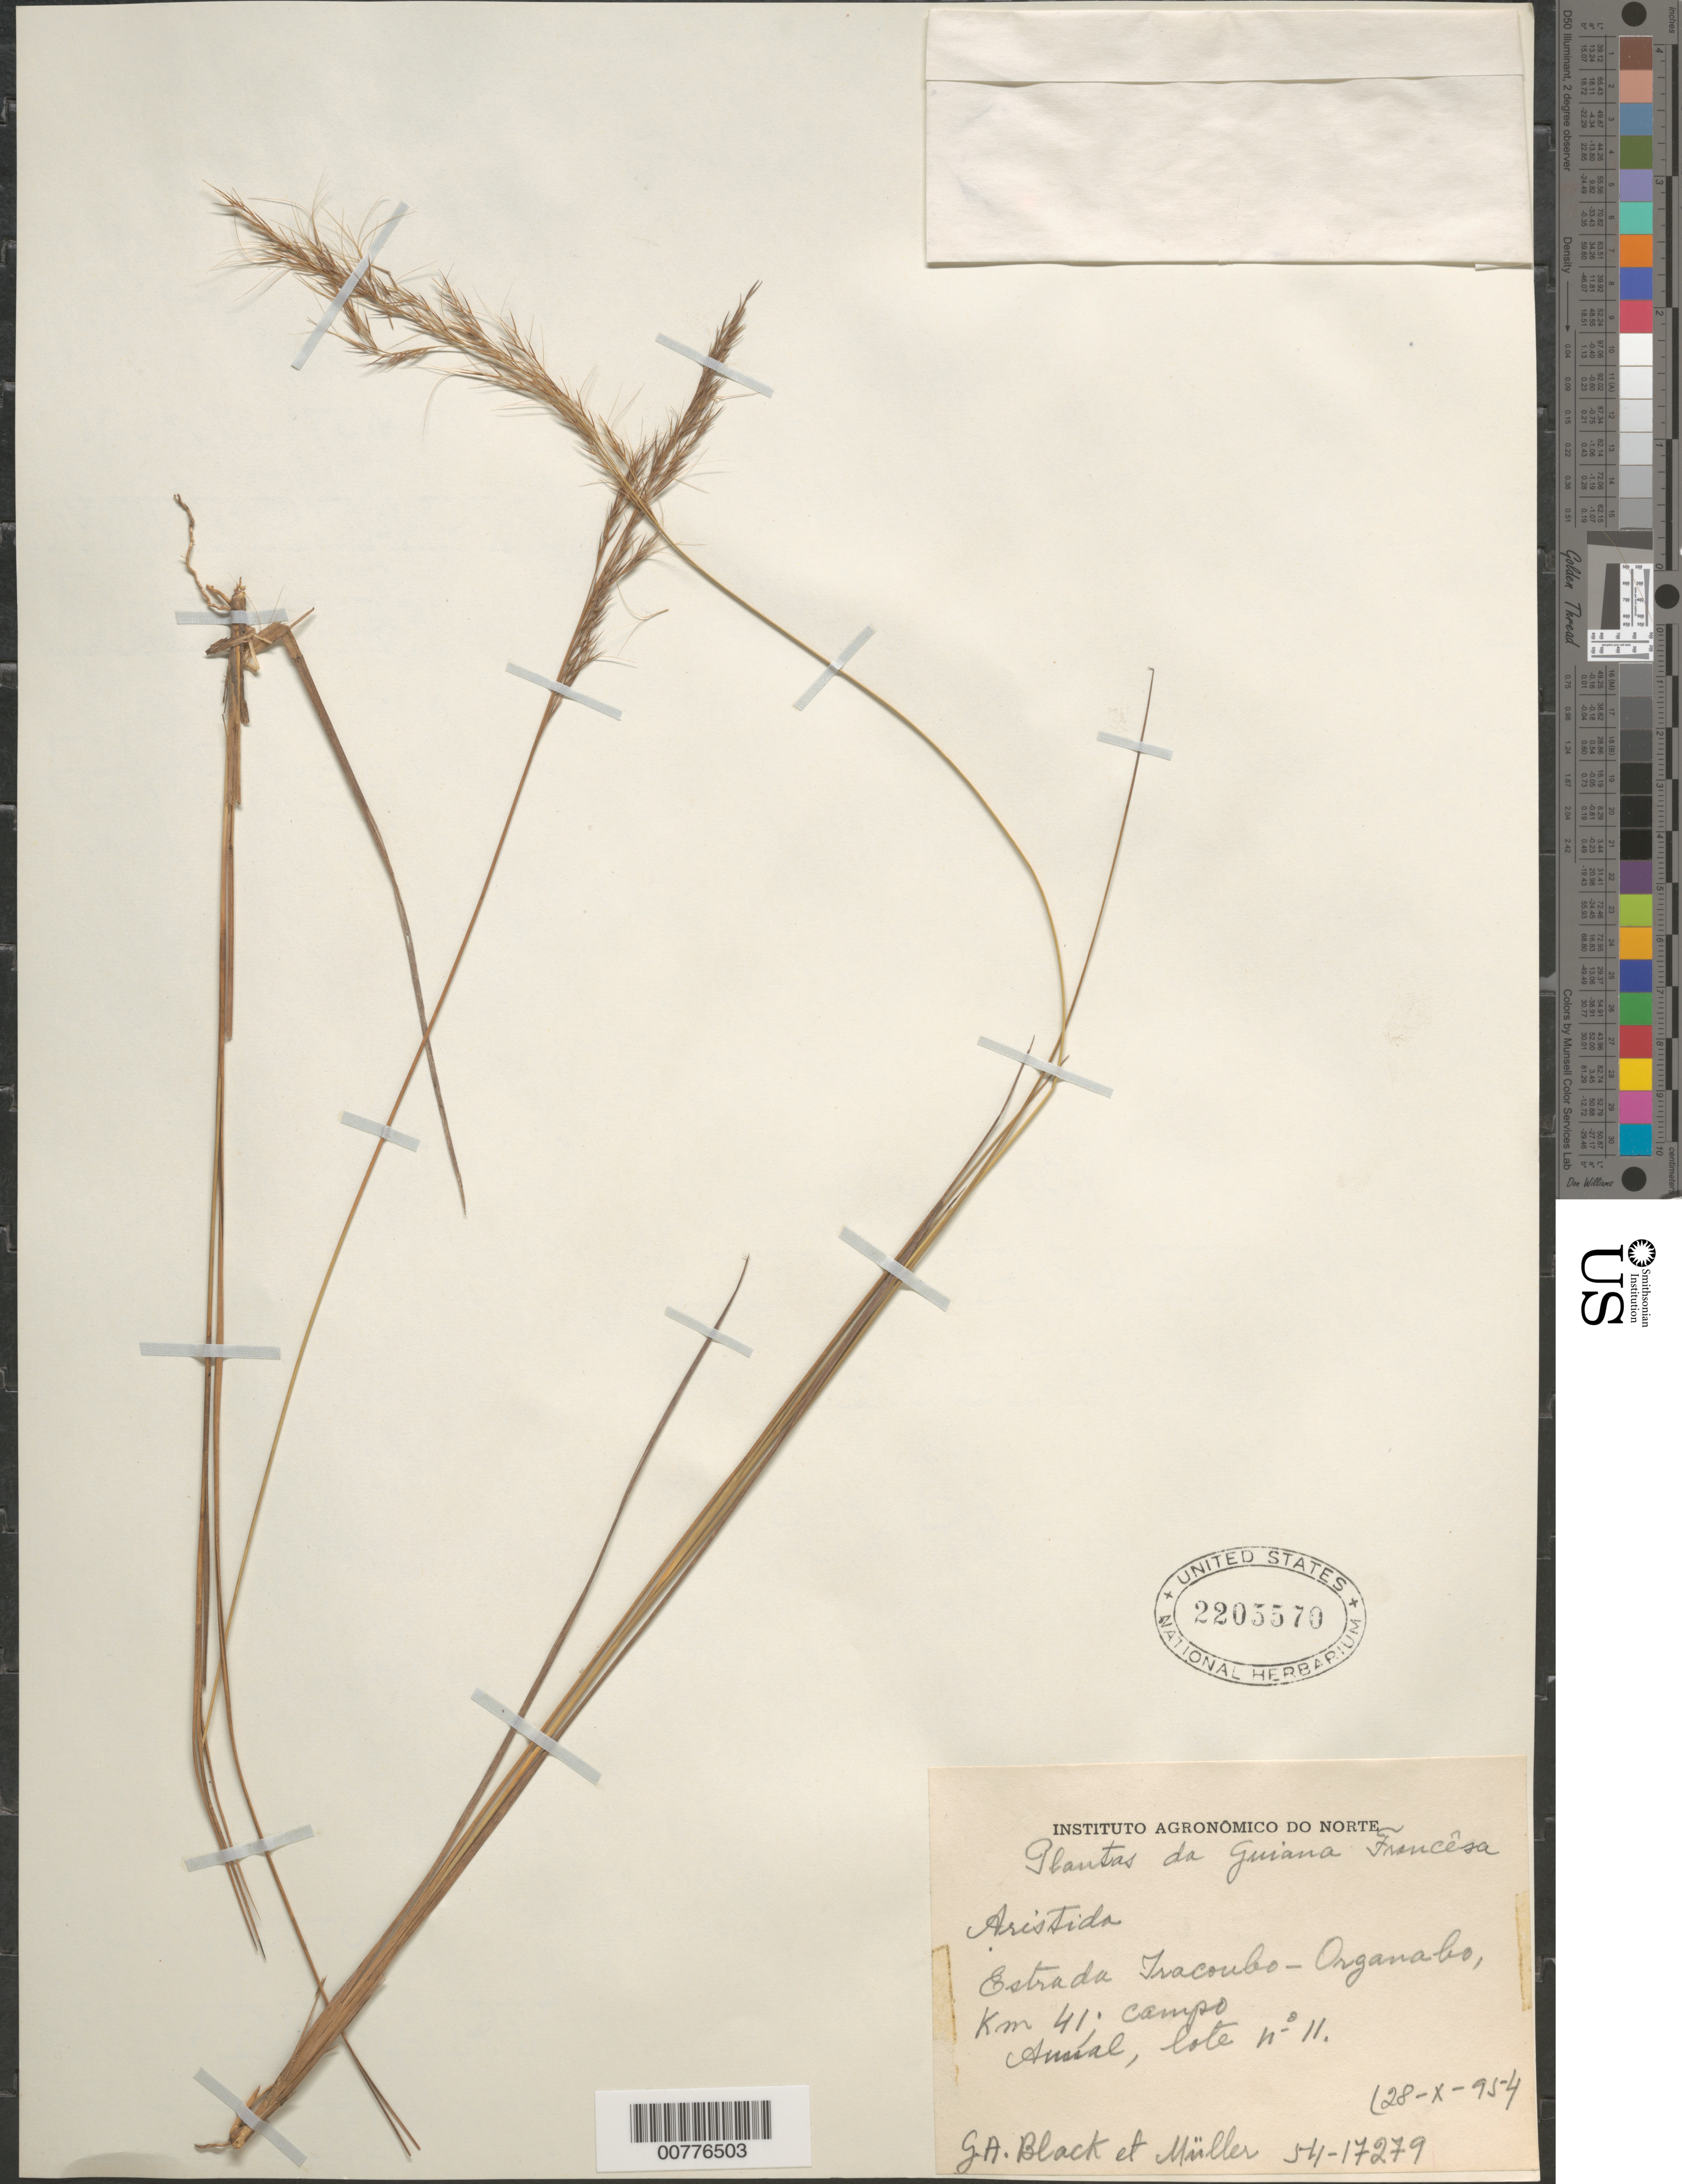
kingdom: Plantae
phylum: Tracheophyta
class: Liliopsida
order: Poales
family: Poaceae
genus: Aristida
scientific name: Aristida sp.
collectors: G. A. Black & -- Müller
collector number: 54 17279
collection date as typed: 28-Oct-54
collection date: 1954-10-28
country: French Guiana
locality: Estrada Iracoubo-Organabo, km 41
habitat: Campo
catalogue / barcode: US 2205570